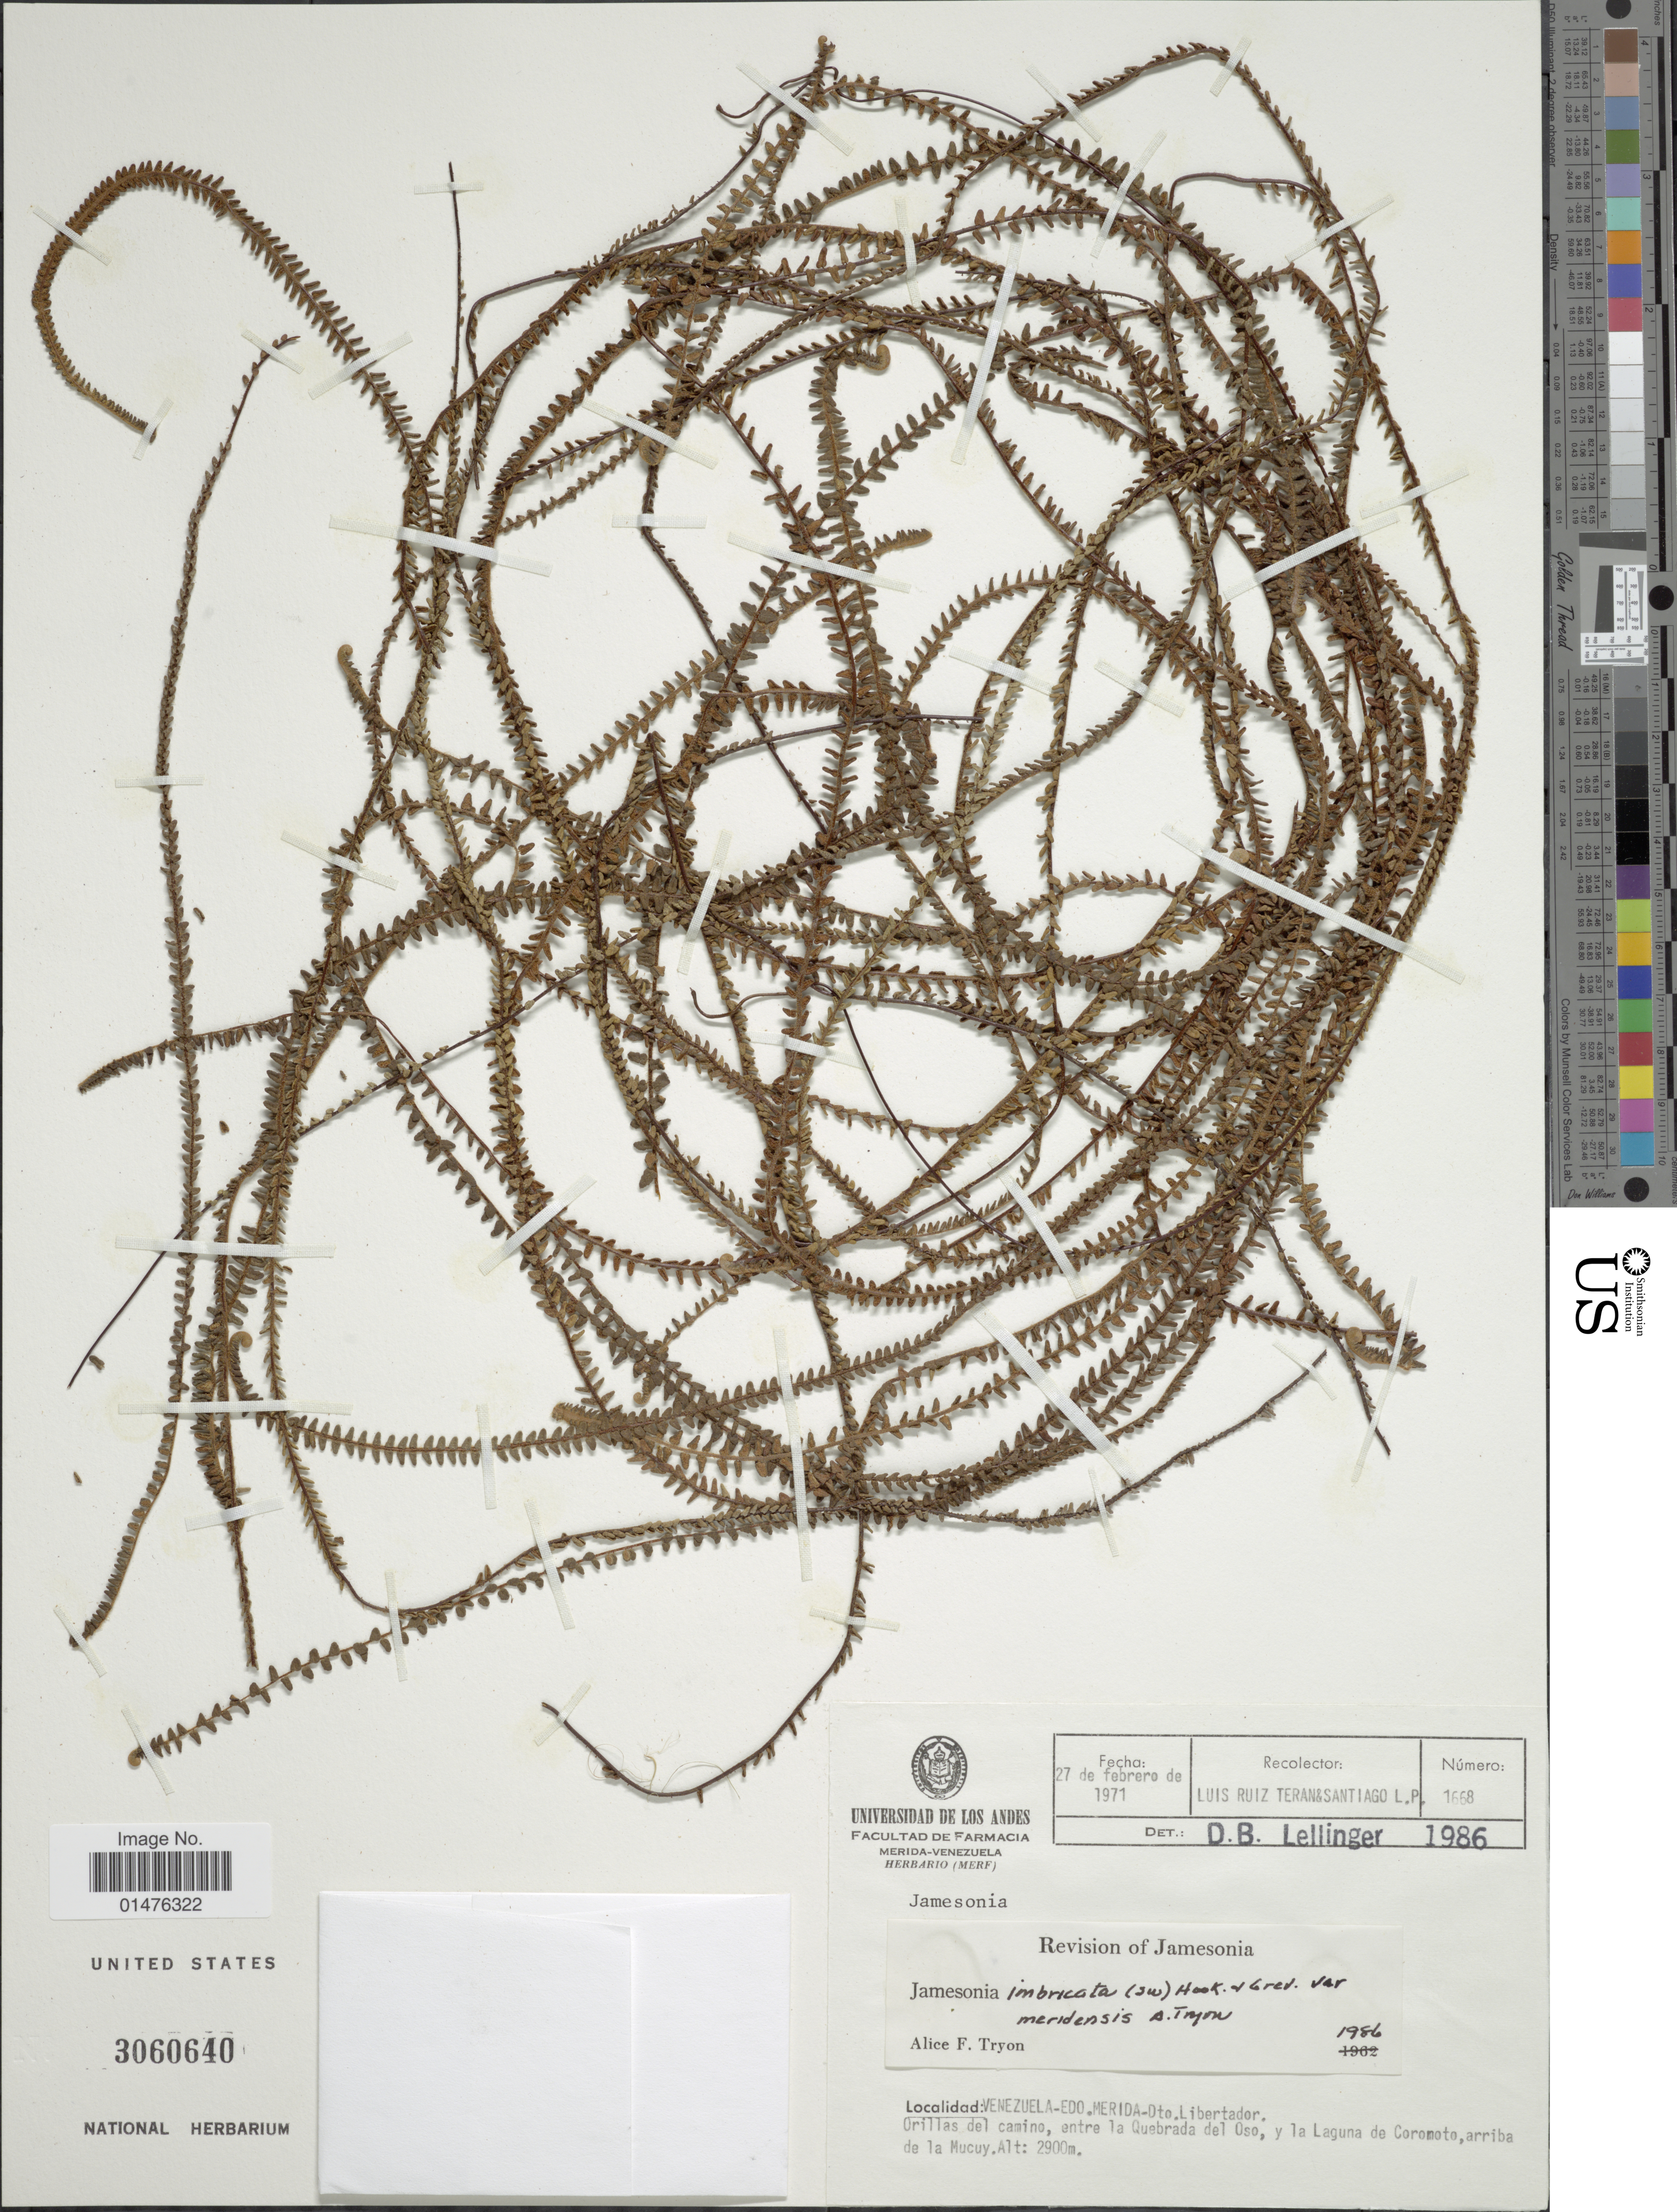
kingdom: Plantae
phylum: Tracheophyta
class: Polypodiopsida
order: Polypodiales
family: Pteridaceae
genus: Jamesonia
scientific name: Jamesonia imbricata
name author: (Sw.) Hook. & Grev.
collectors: L. Teran & L. Santiago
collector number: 1668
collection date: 1971-02-27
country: Venezuela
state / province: Mérida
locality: Dto Libertador. Orillas del camino, entre la Quebrada del oso, y la Laguna de Coromote, arriba de la Mucuy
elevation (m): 2900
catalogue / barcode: US 3060640